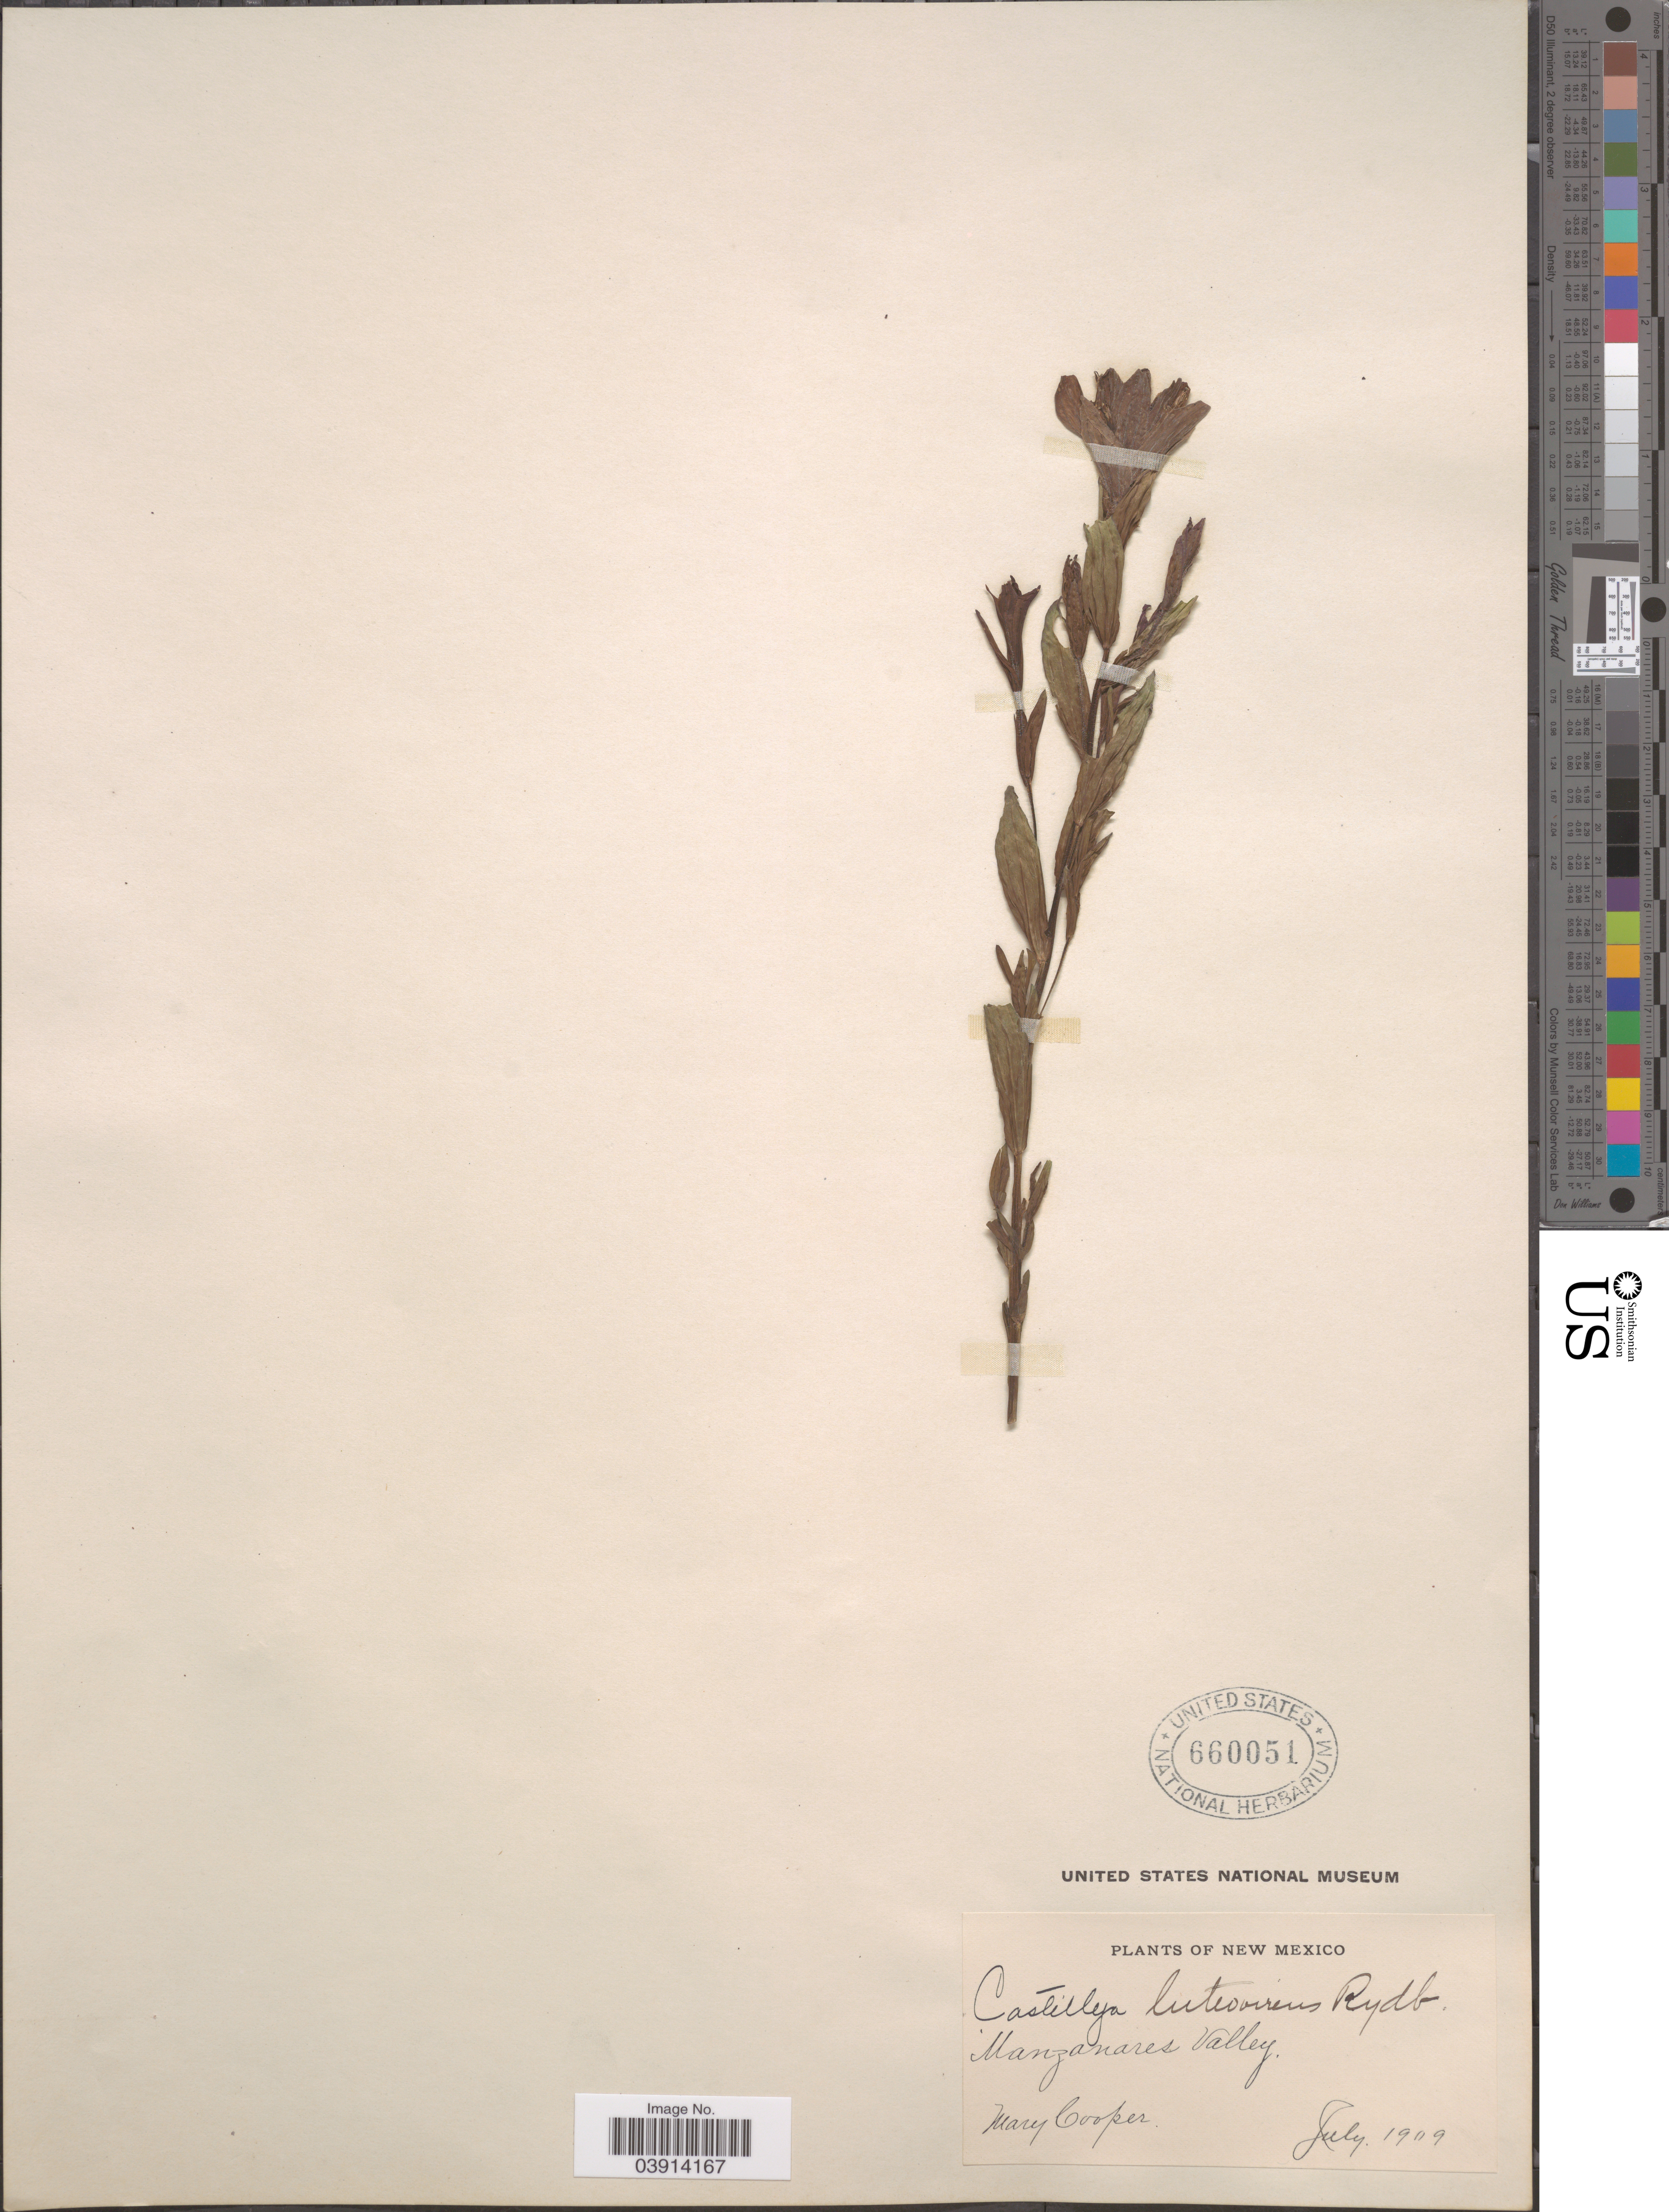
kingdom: Plantae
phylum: Tracheophyta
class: Magnoliopsida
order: Lamiales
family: Orobanchaceae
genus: Castilleja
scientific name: Castilleja septentrionalis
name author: Lindl.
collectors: M. Cooper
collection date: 1909-07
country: United States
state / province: New Mexico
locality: Manzanares Valley.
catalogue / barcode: US 660051